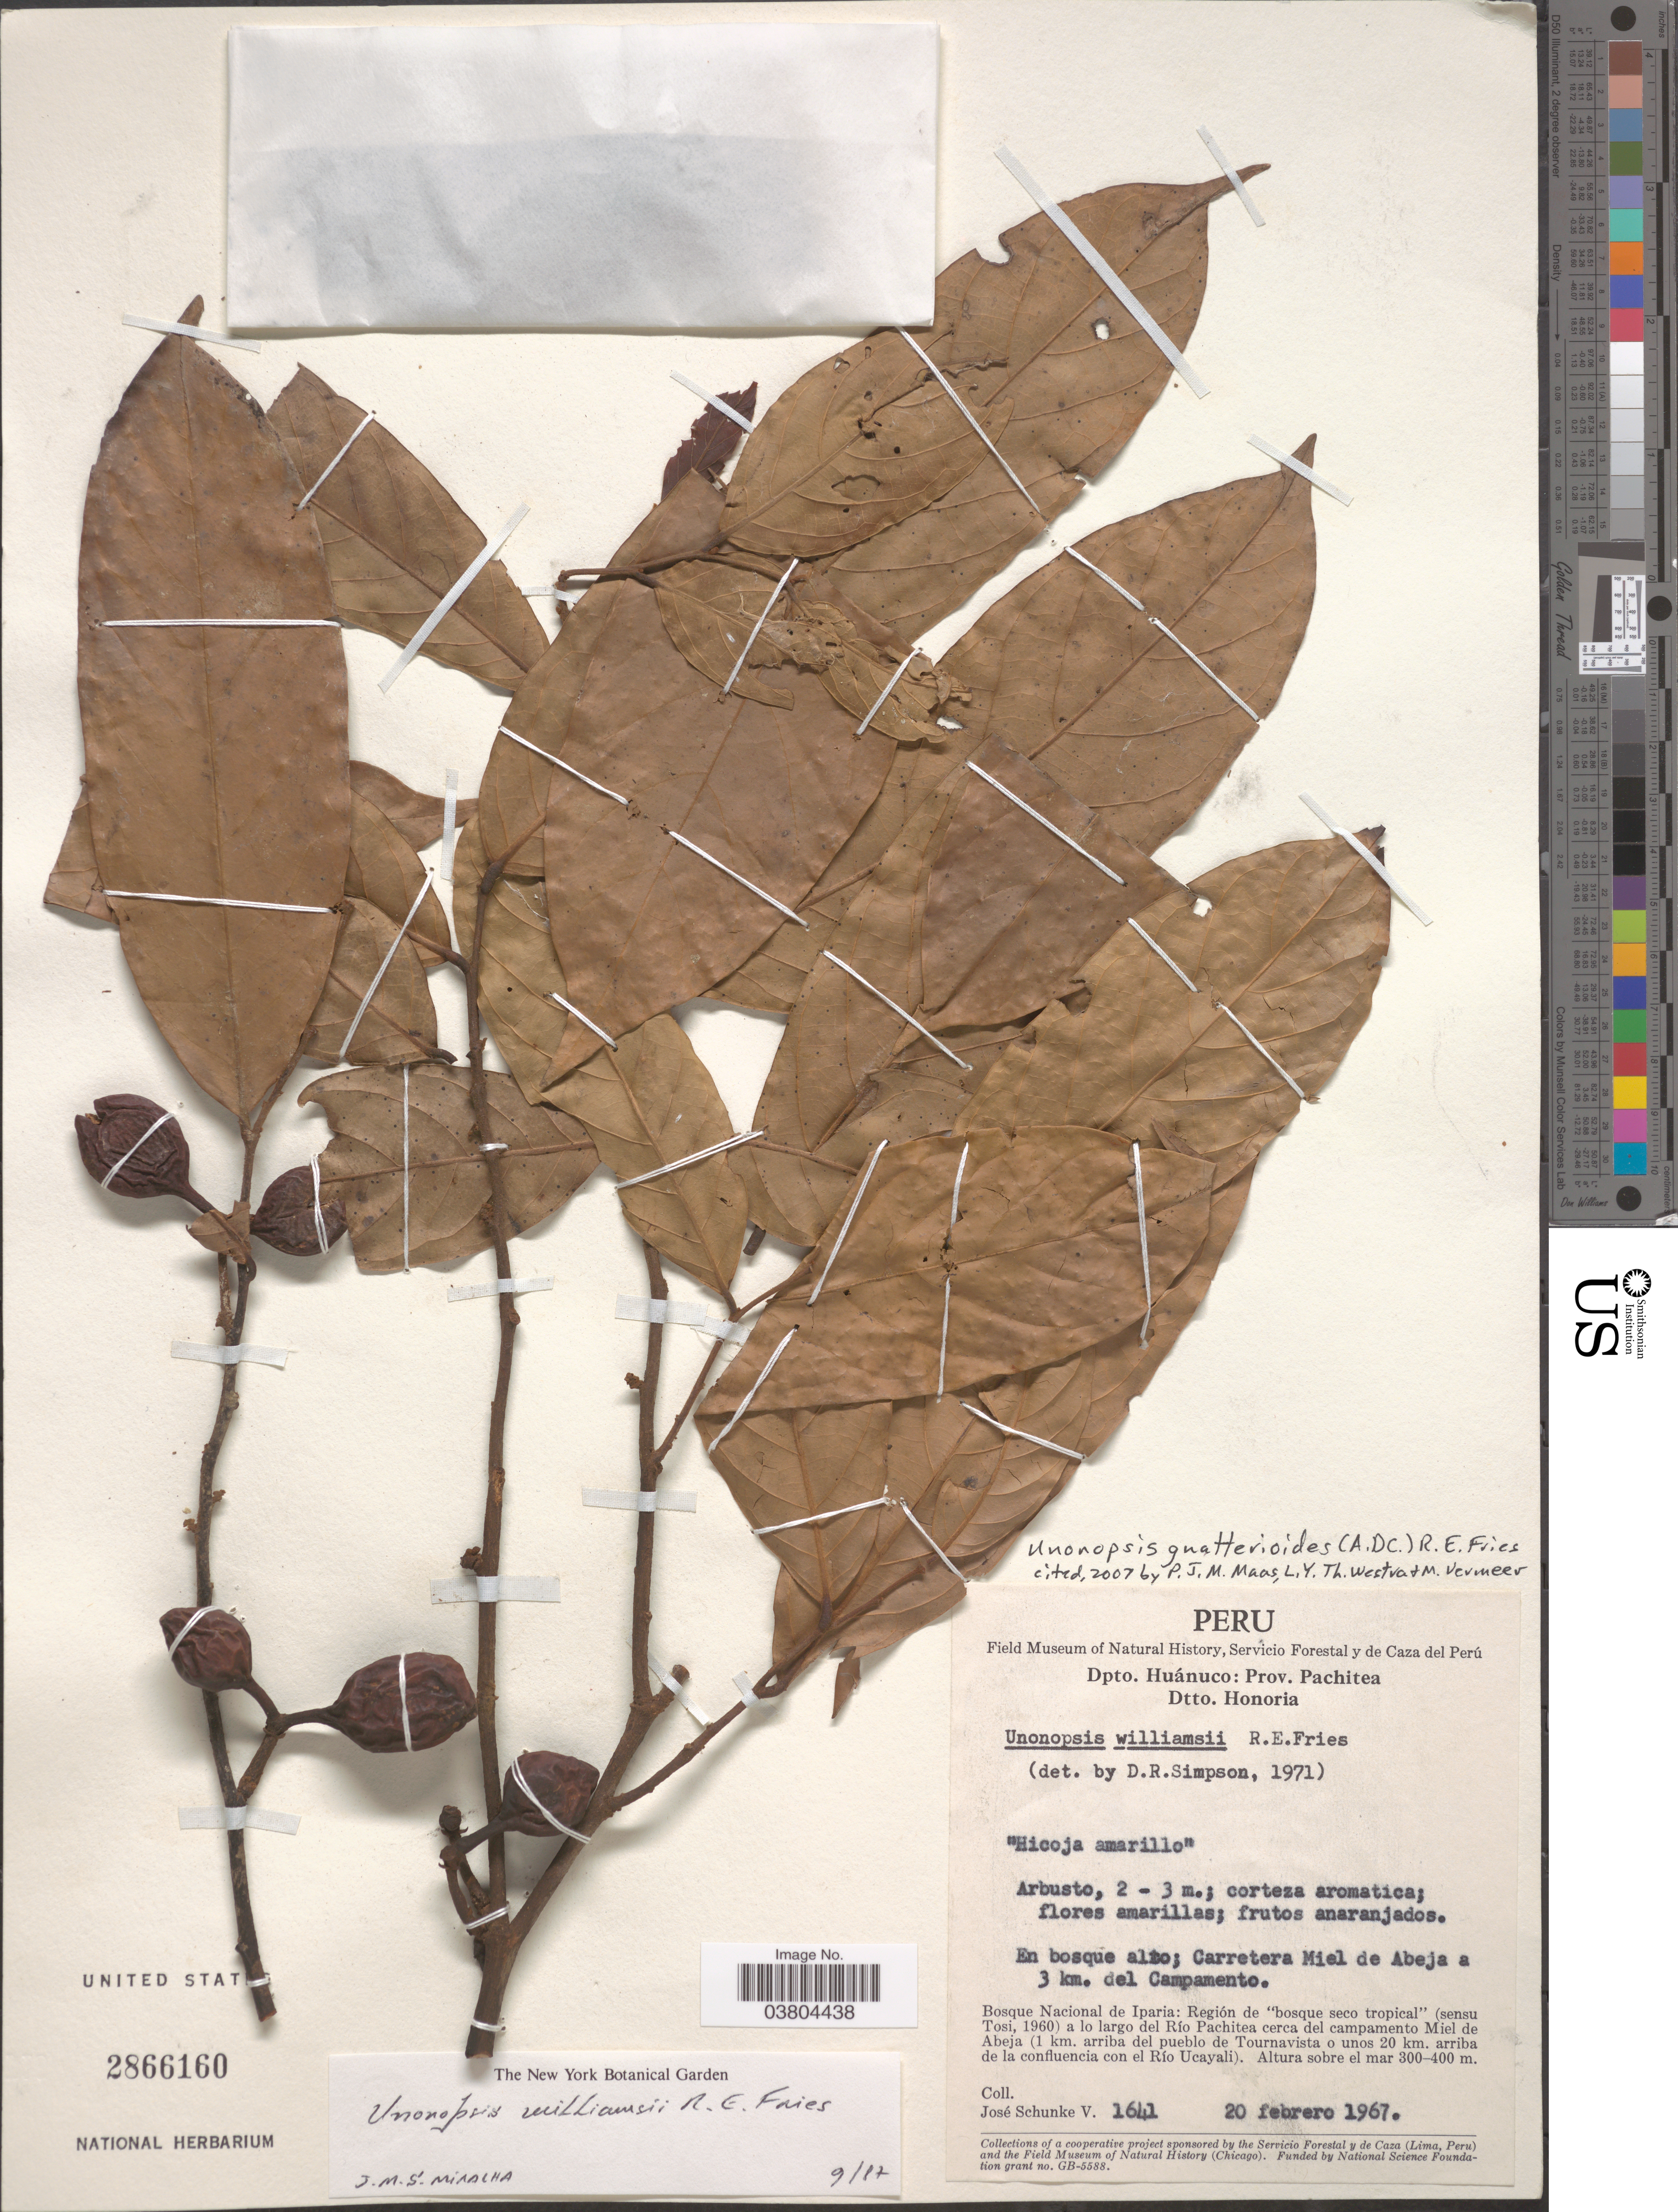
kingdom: Plantae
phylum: Tracheophyta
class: Magnoliopsida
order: Magnoliales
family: Annonaceae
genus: Unonopsis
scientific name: Unonopsis guatterioides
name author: (A. DC.) R.E. Fr.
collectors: J. Schunke Vigo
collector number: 1641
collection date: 1967-02-20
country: Peru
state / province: Huánuco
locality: Dpto. Huánuco: Prov. Pachitea. Dtto. Honoria. En bosque alto; Carretera Miel de Abeja a 3 km. del Campamento. Bosque Nacional de Iparia: Región de "bosque seco tropical" (sensu Tosi, 1960) a lo largo del Río Pachitea cerca del campamento Miel de Abeja (1 km. arriba del pueblo de Tournavista o unos 20 km. arriba de la confluencia con el Río Ucayali).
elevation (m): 300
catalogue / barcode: US 2866160